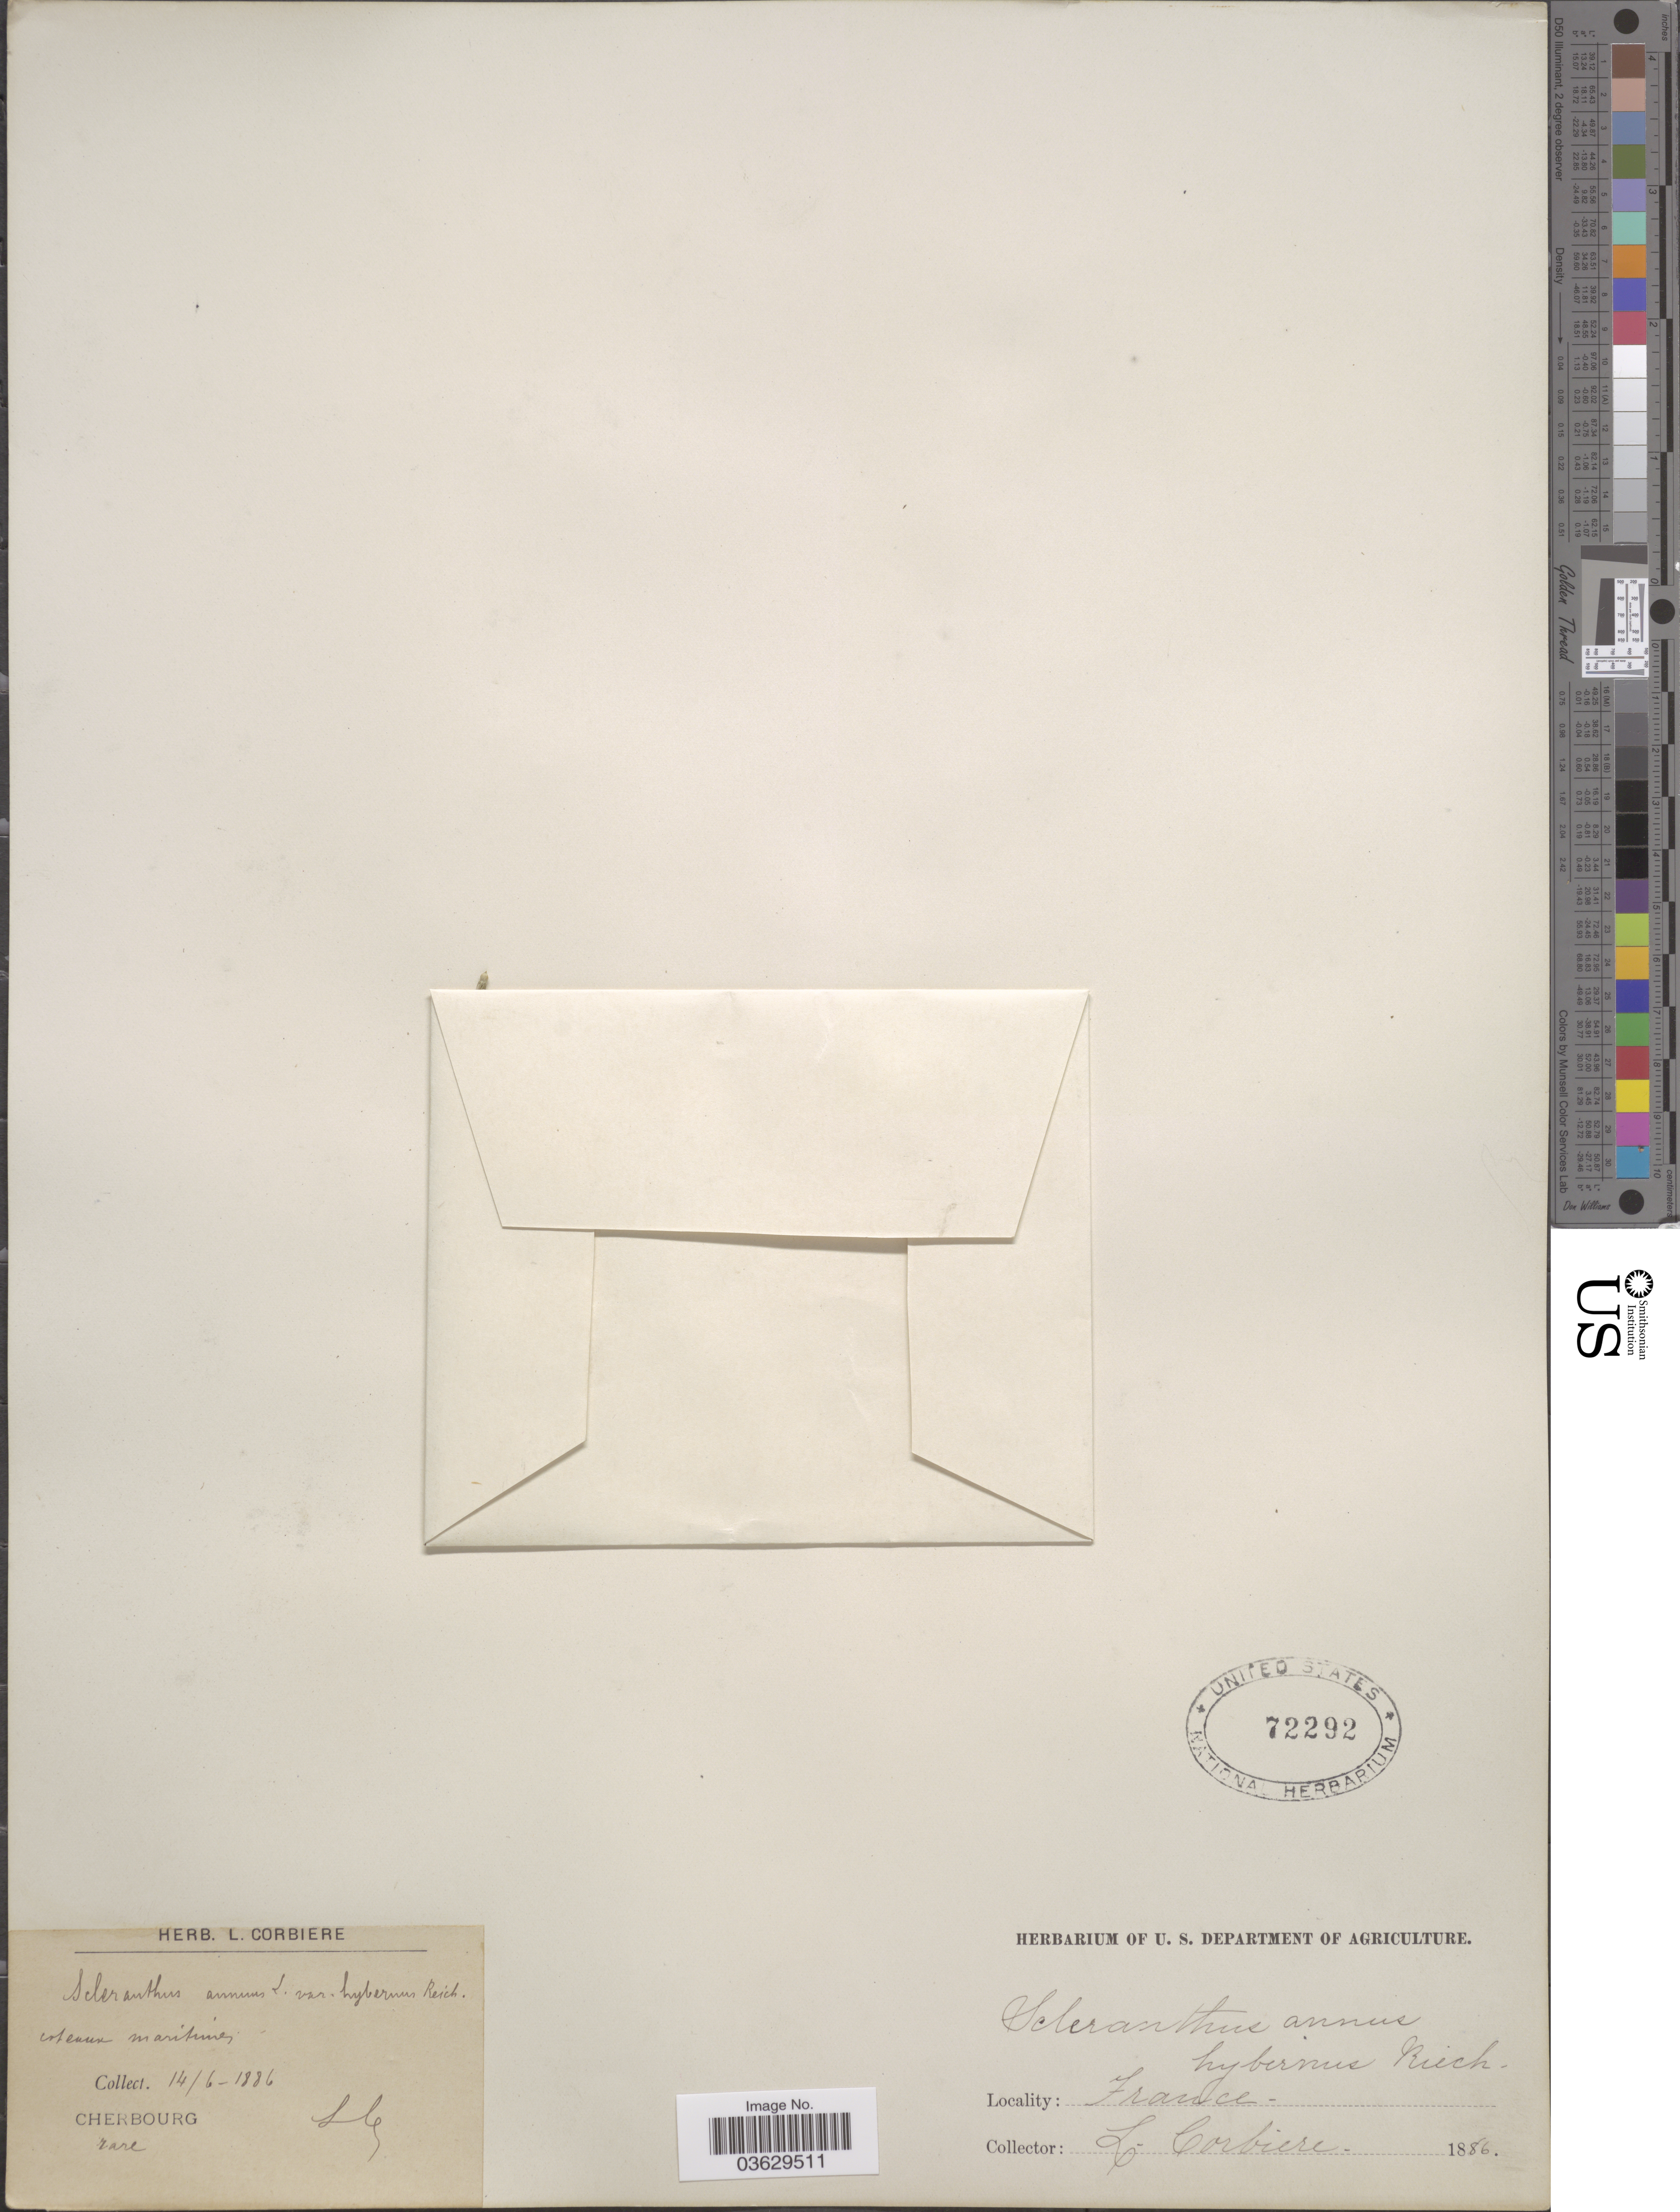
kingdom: Plantae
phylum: Tracheophyta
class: Magnoliopsida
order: Caryophyllales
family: Caryophyllaceae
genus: Scleranthus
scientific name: Scleranthus annuus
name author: L.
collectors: L. Corbière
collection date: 1886-06-14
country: France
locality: Cherbourg.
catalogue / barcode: US 72292